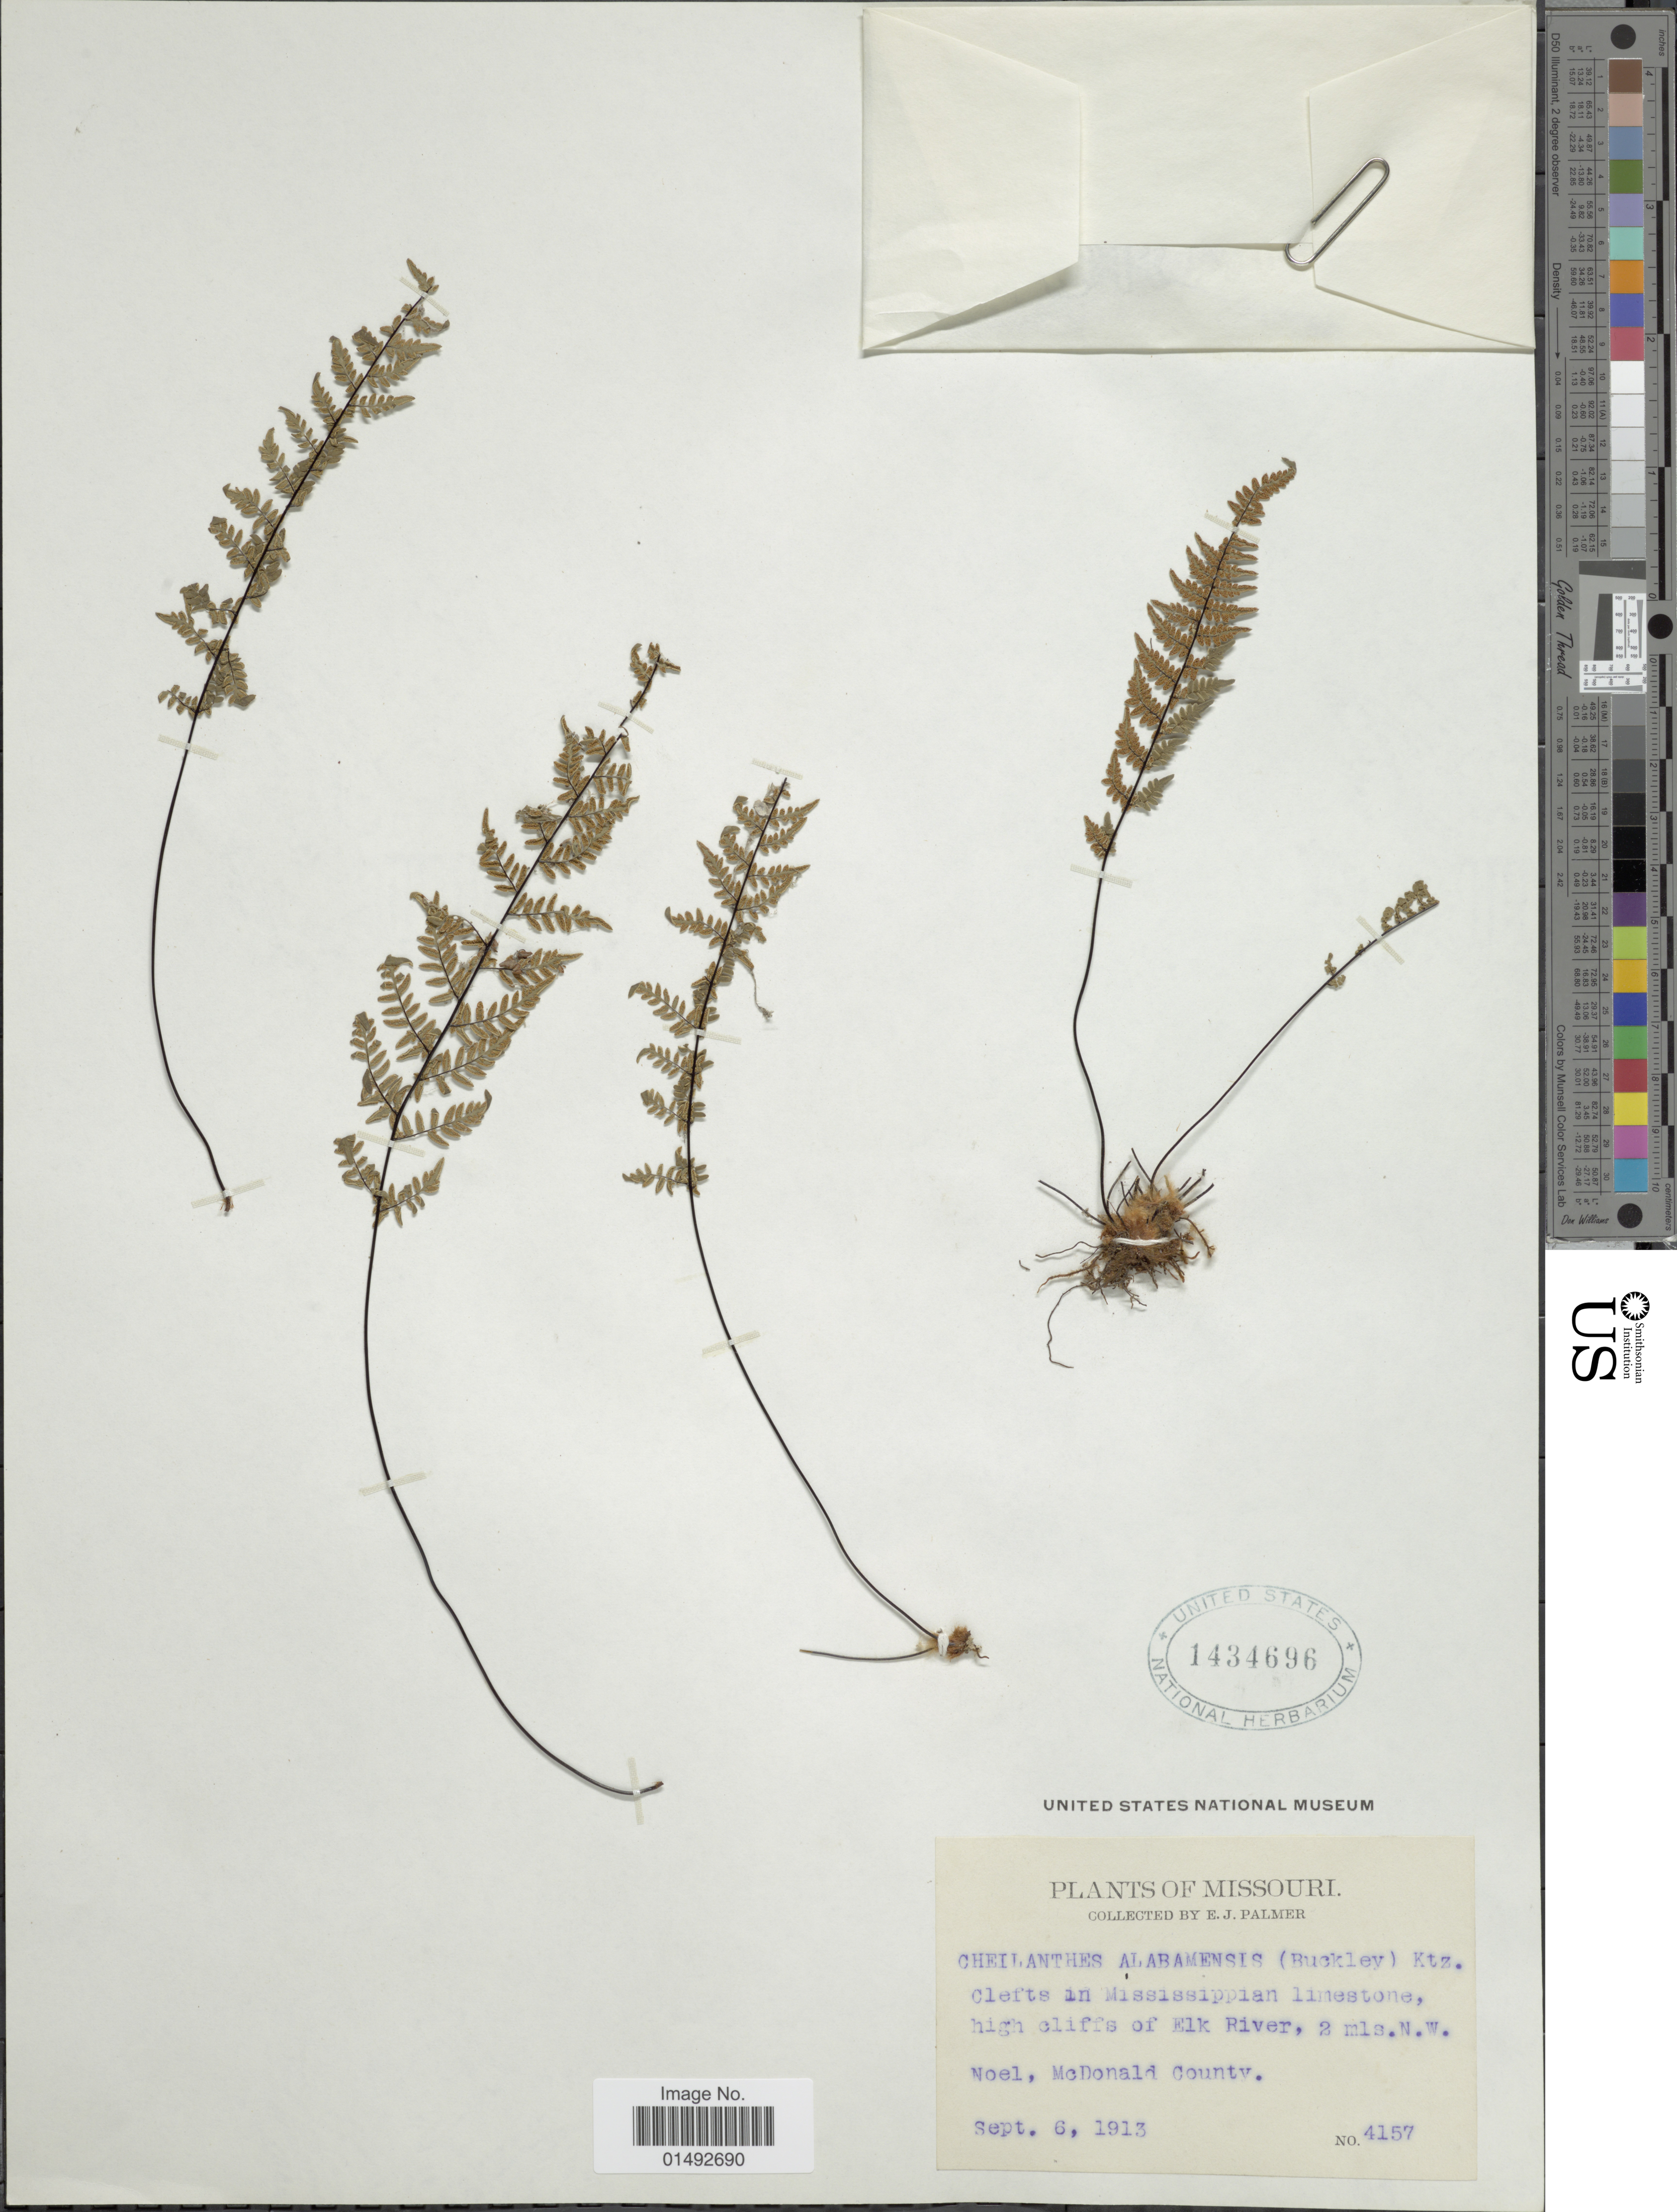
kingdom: Plantae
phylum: Tracheophyta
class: Polypodiopsida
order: Polypodiales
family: Pteridaceae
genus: Myriopteris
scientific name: Myriopteris alabamensis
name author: (Buckley) Grusz & Windham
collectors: E. J. Palmer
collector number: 4157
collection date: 1913-09-06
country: United States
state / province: Missouri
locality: Clefts in Mississippian limestone, high cliffs of Elk River, 2 mls. N.W. Noel, McDonald County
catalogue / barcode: US 1434696